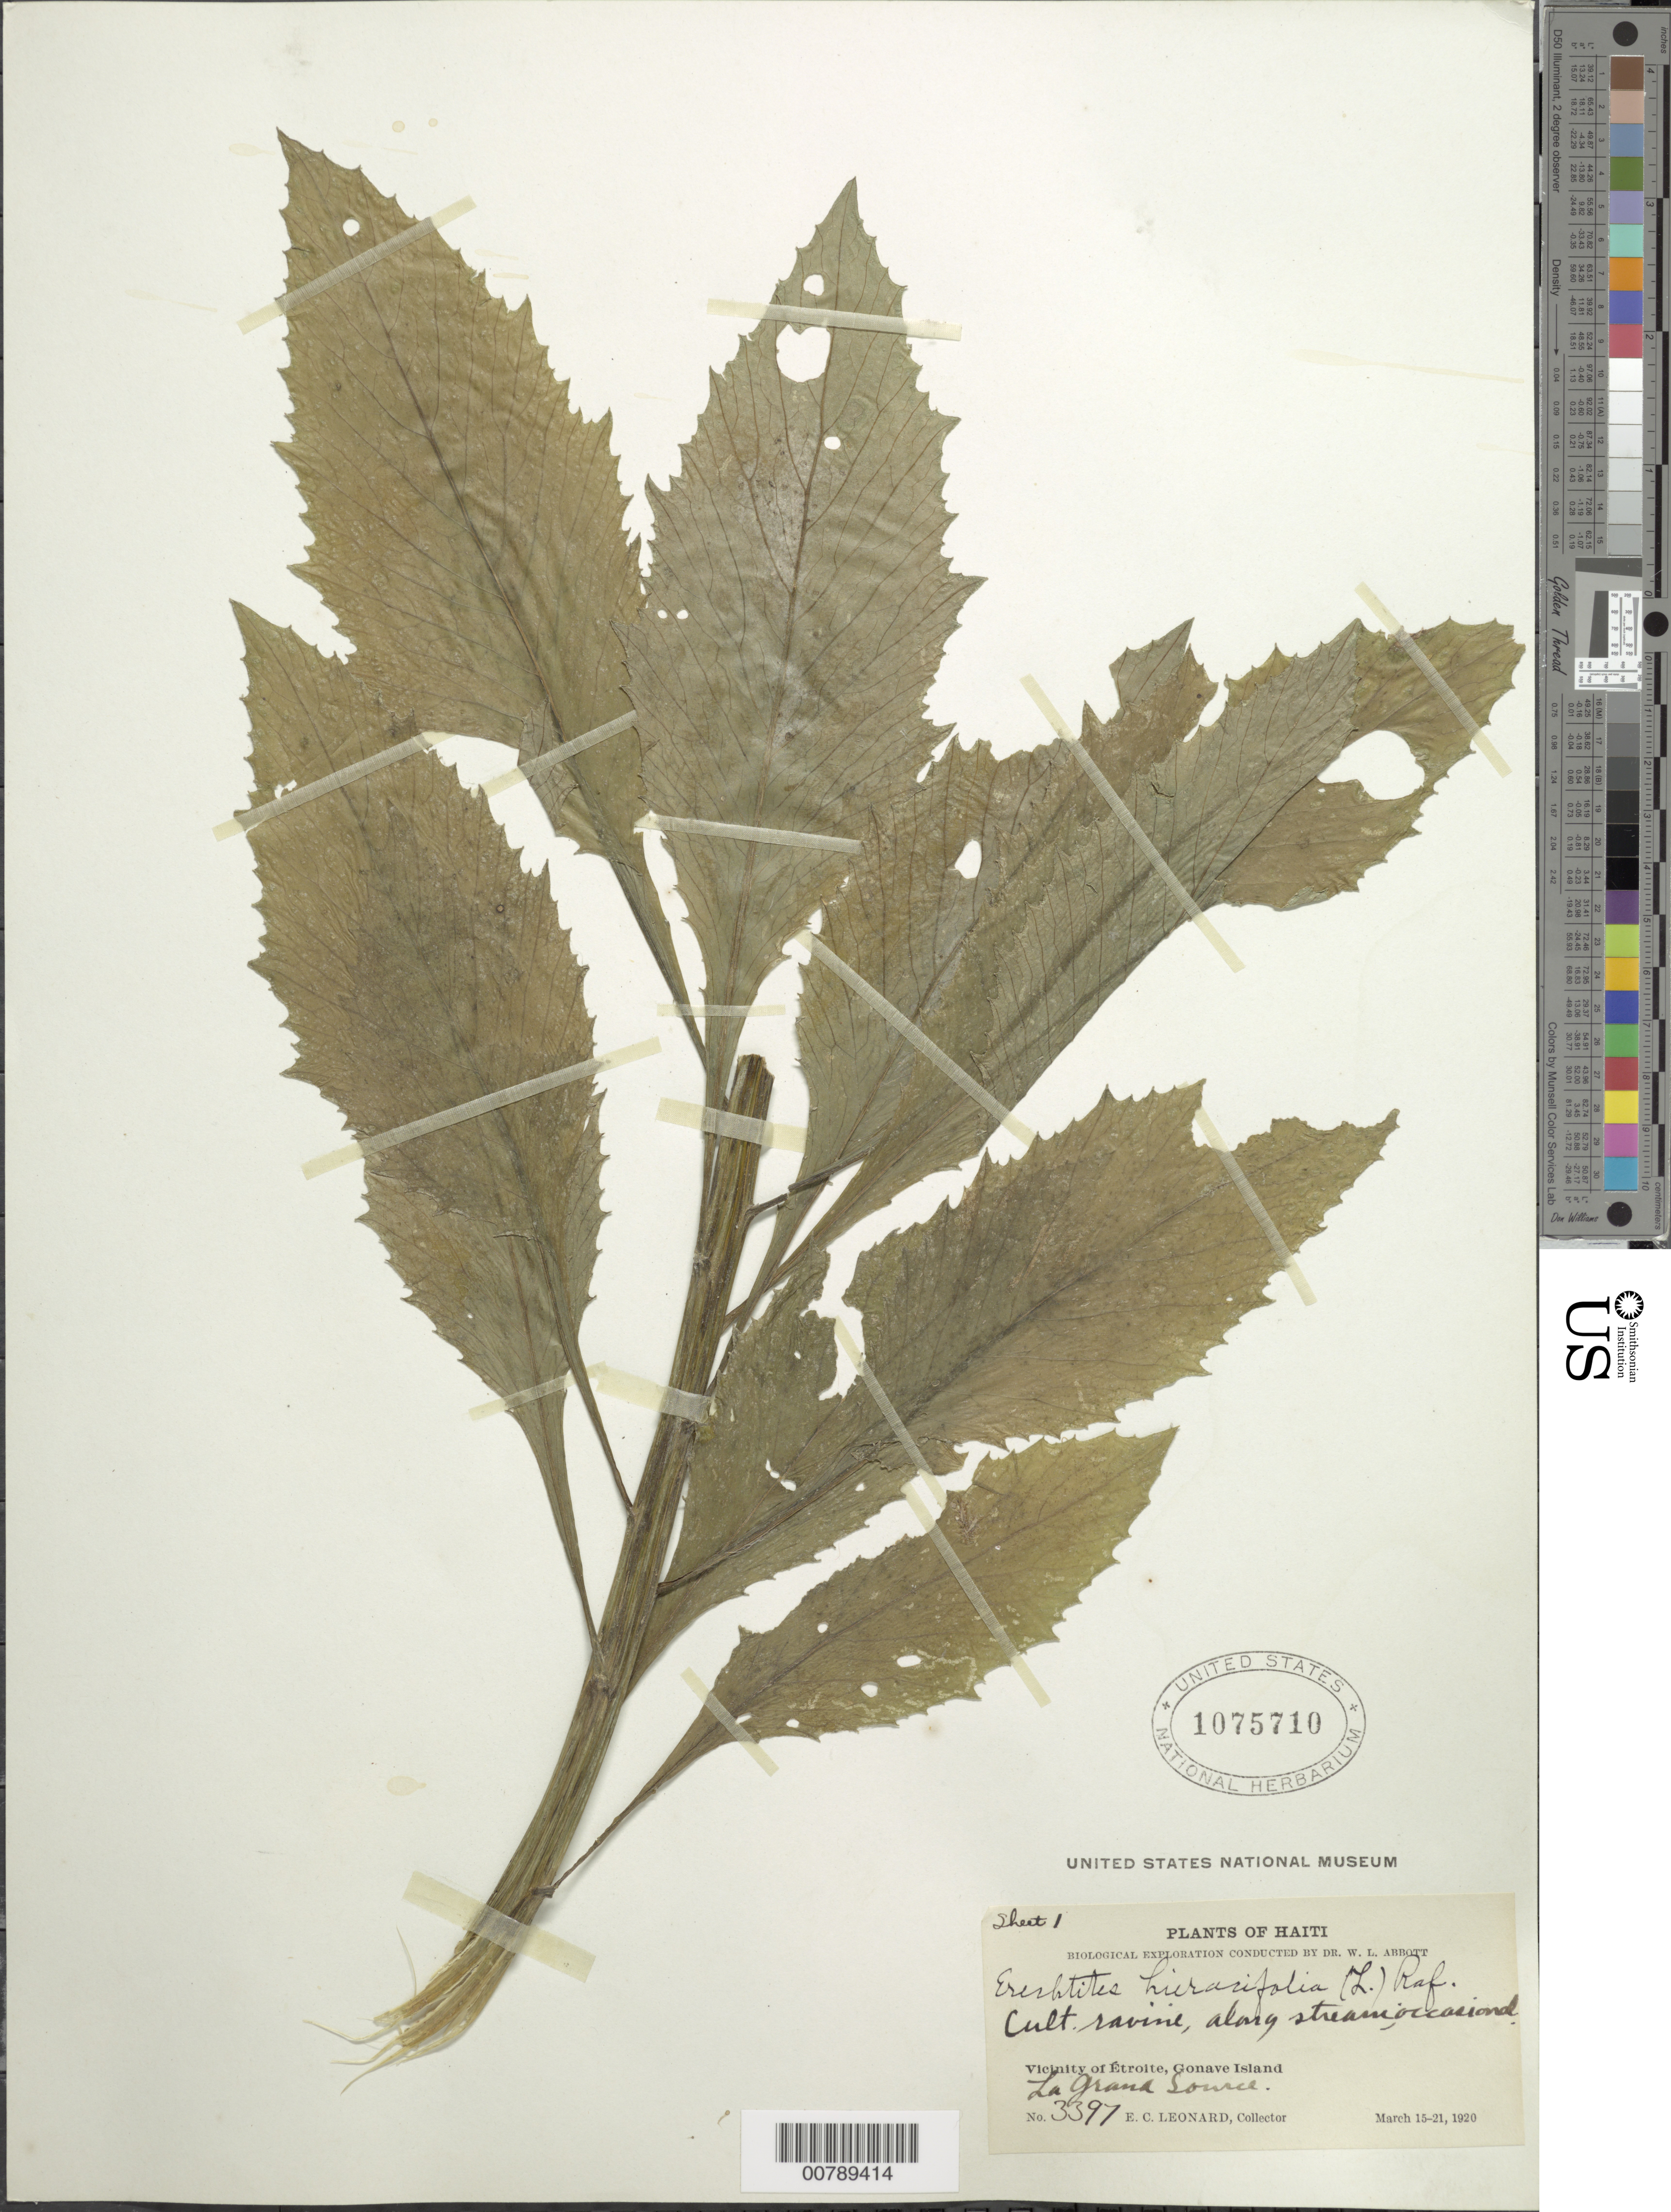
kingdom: Plantae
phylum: Tracheophyta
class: Magnoliopsida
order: Asterales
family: Asteraceae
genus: Erechtites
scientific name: Erechtites hieraciifolius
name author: (L.) Raf. ex DC.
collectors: E. C. Leonard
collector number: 3397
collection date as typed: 15 Mar 1920 to 21 Mar 1920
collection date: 1920-03-15/1920-03-21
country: Haiti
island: Hispaniola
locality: Cult. ravine, along stream. Vicinity of Étroite, Gonave Island. La Grand Source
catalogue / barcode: US 1075710